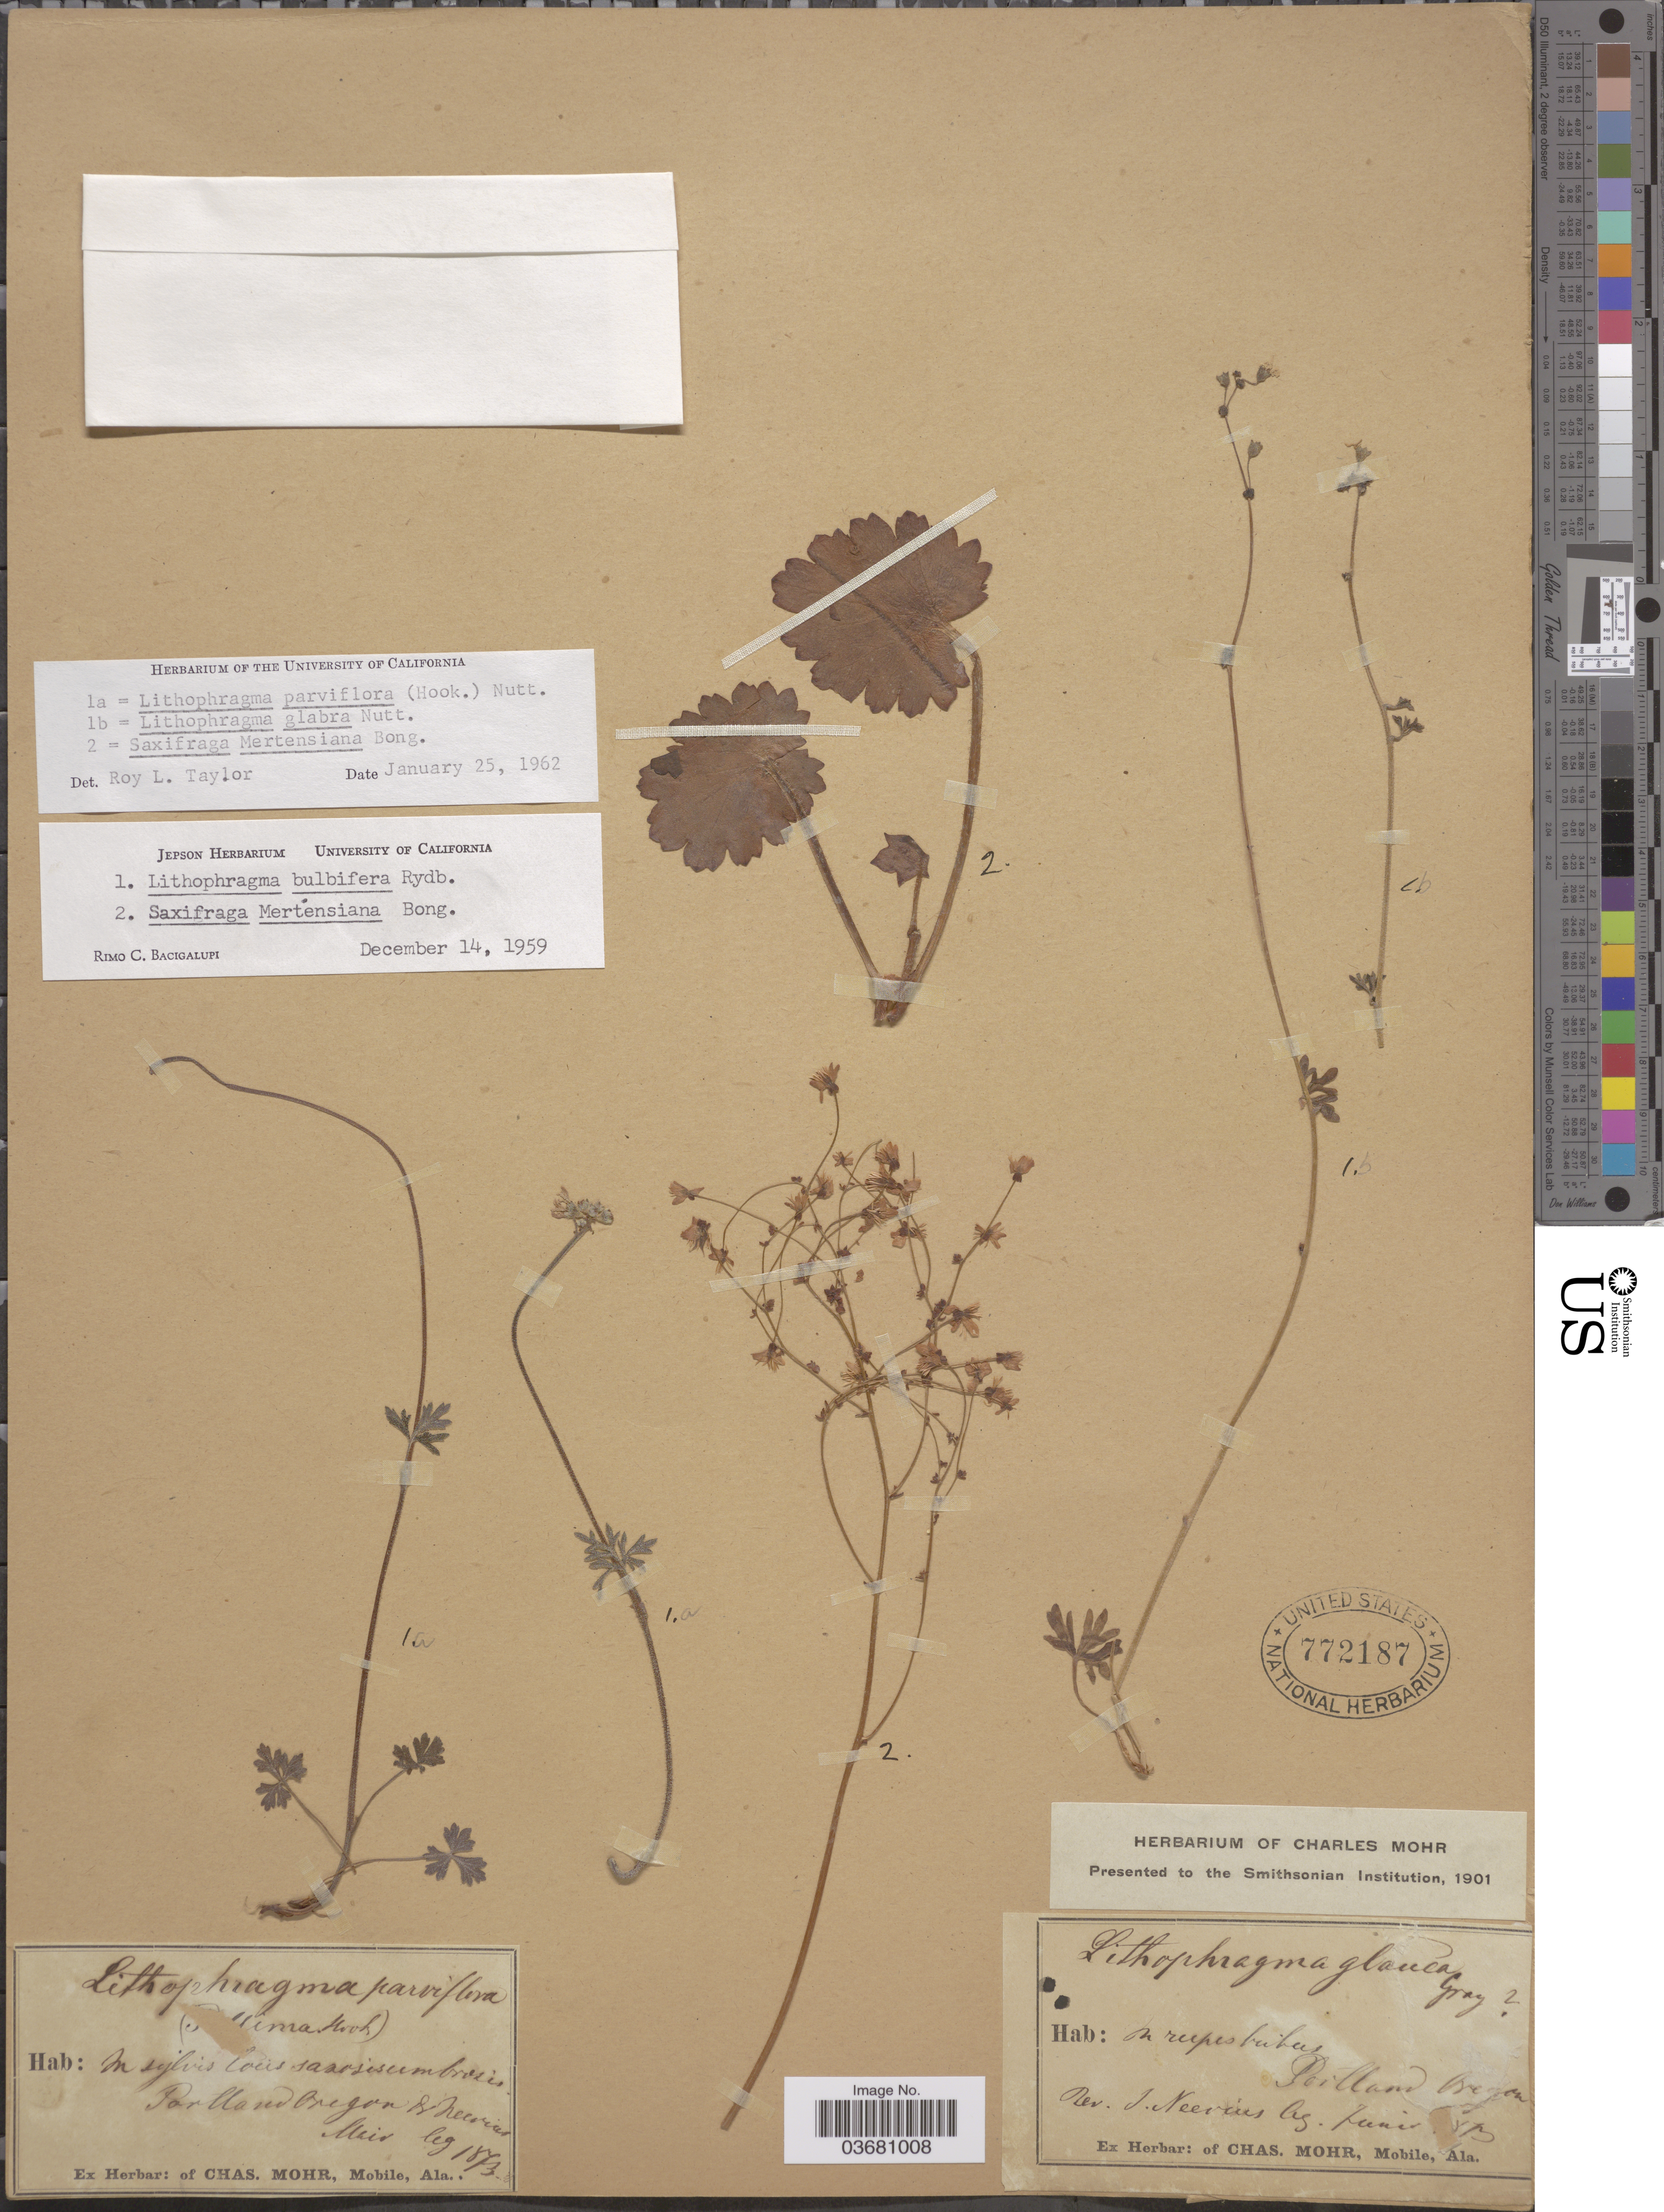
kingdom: Plantae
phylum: Tracheophyta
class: Magnoliopsida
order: Saxifragales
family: Saxifragaceae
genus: Lithophragma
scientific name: Lithophragma parviflorum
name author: (Hook.) Nutt.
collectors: Neevius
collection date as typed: Transcribed d/m/y: /6/83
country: United States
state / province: Oregon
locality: On rupestribus. Portland.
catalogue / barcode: US 772187